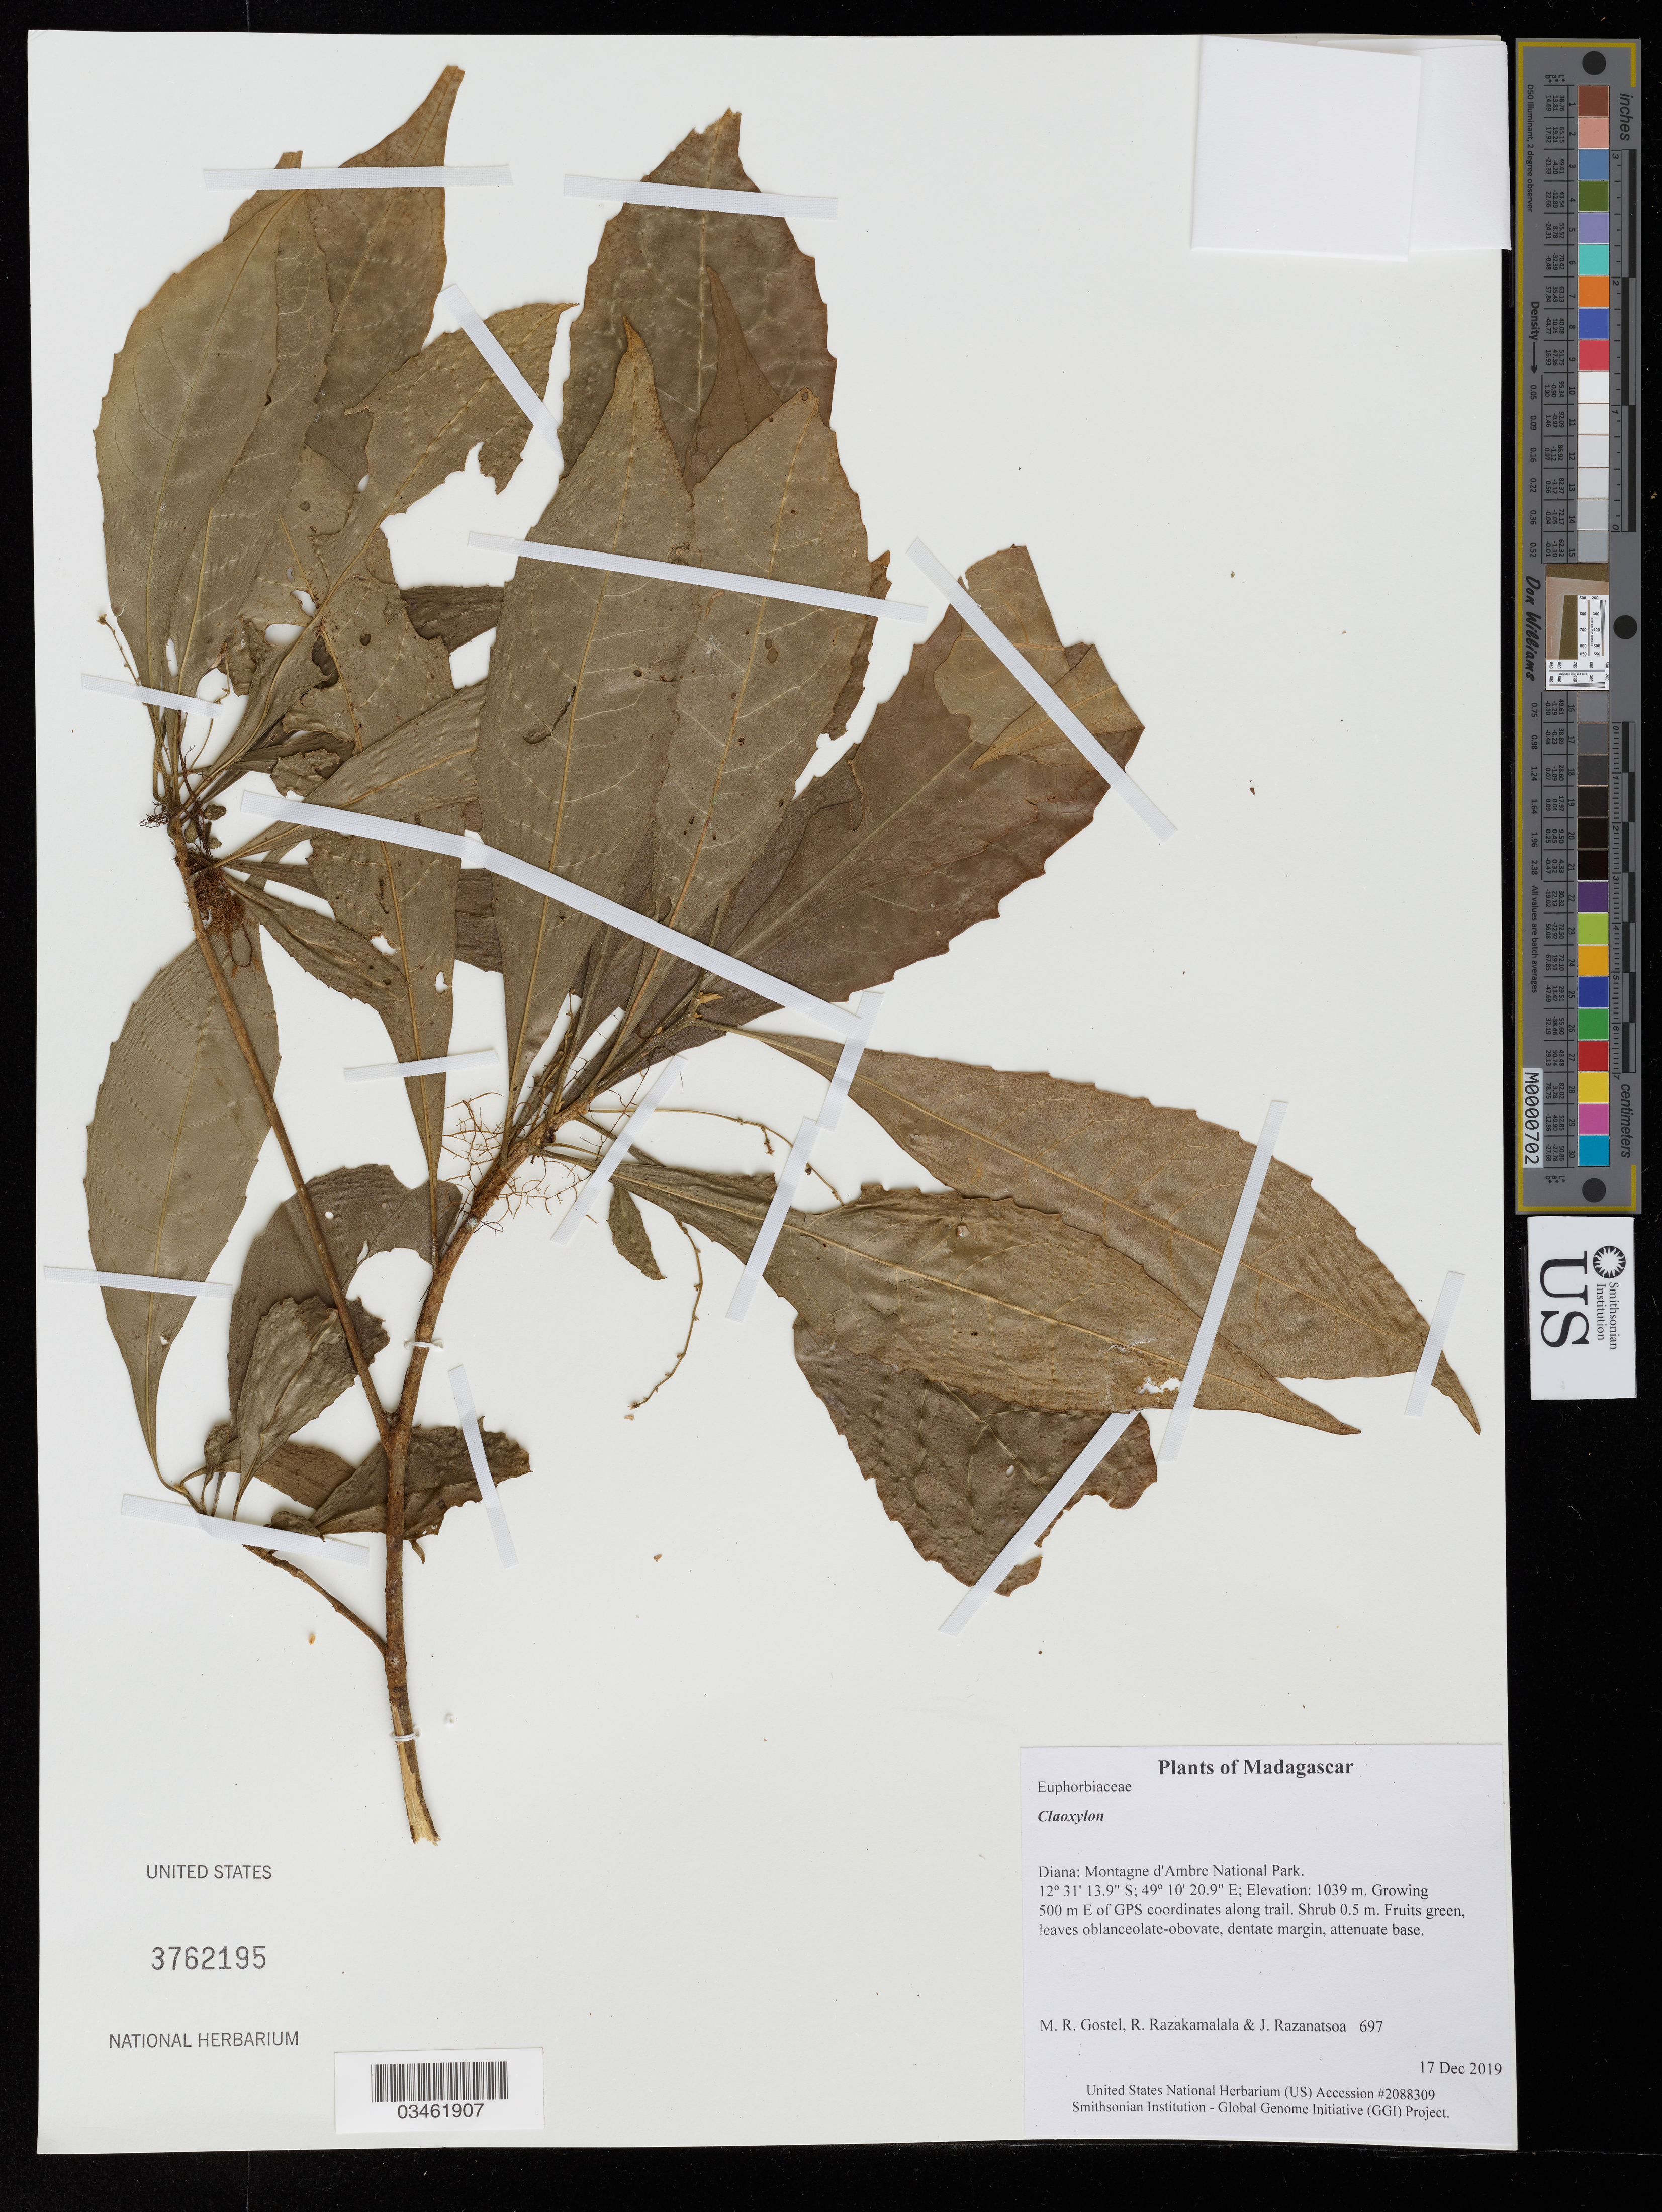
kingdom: Plantae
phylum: Tracheophyta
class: Magnoliopsida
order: Malpighiales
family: Euphorbiaceae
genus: Claoxylon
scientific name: Claoxylon sp.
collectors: M. R. Gostel, R. Razakamalala & J. Razanatsoa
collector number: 697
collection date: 2019-12-17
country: Madagascar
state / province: Diana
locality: Montagne d'Ambre National Park. Growing 500 m E of GPS coordinates along trail.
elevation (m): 1039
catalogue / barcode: US 3762195